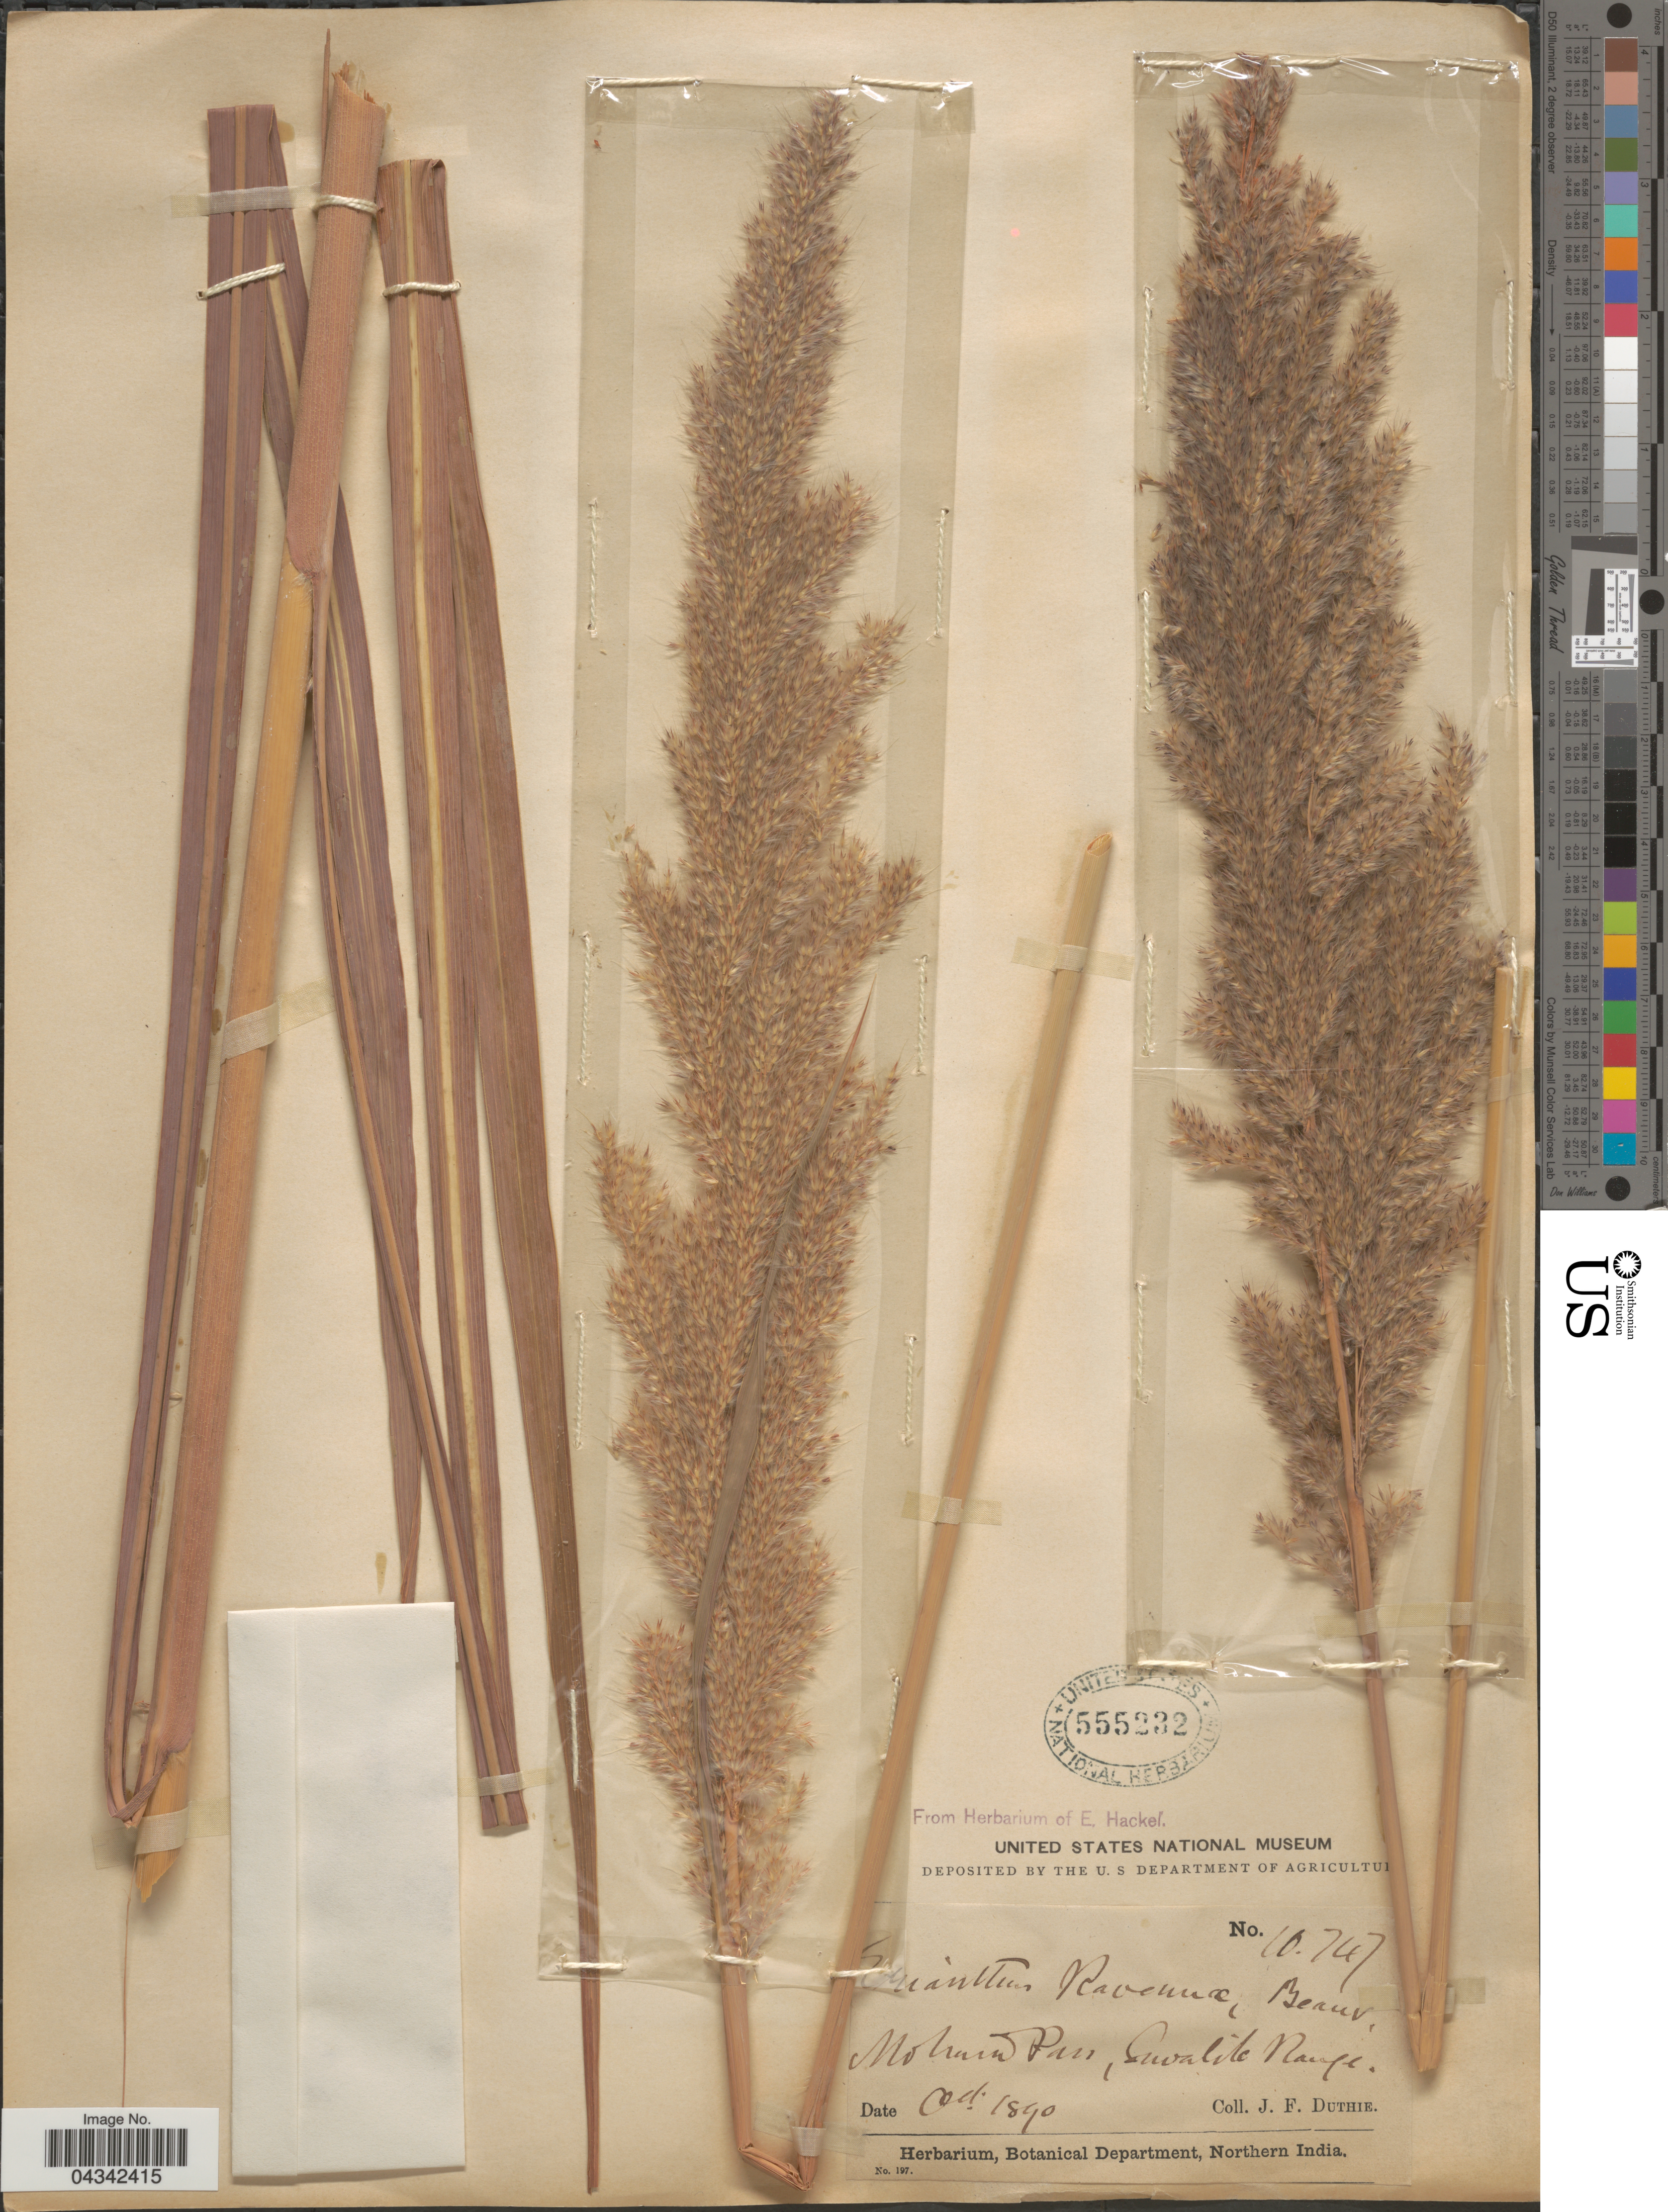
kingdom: Plantae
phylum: Tracheophyta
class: Liliopsida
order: Poales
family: Poaceae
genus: Tripidium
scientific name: Tripidium ravennae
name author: (L.) H. Scholz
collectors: J. F. Duthie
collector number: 10747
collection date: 1890-10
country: India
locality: Mohand Pass, Siwalik Range.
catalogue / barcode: US 555232